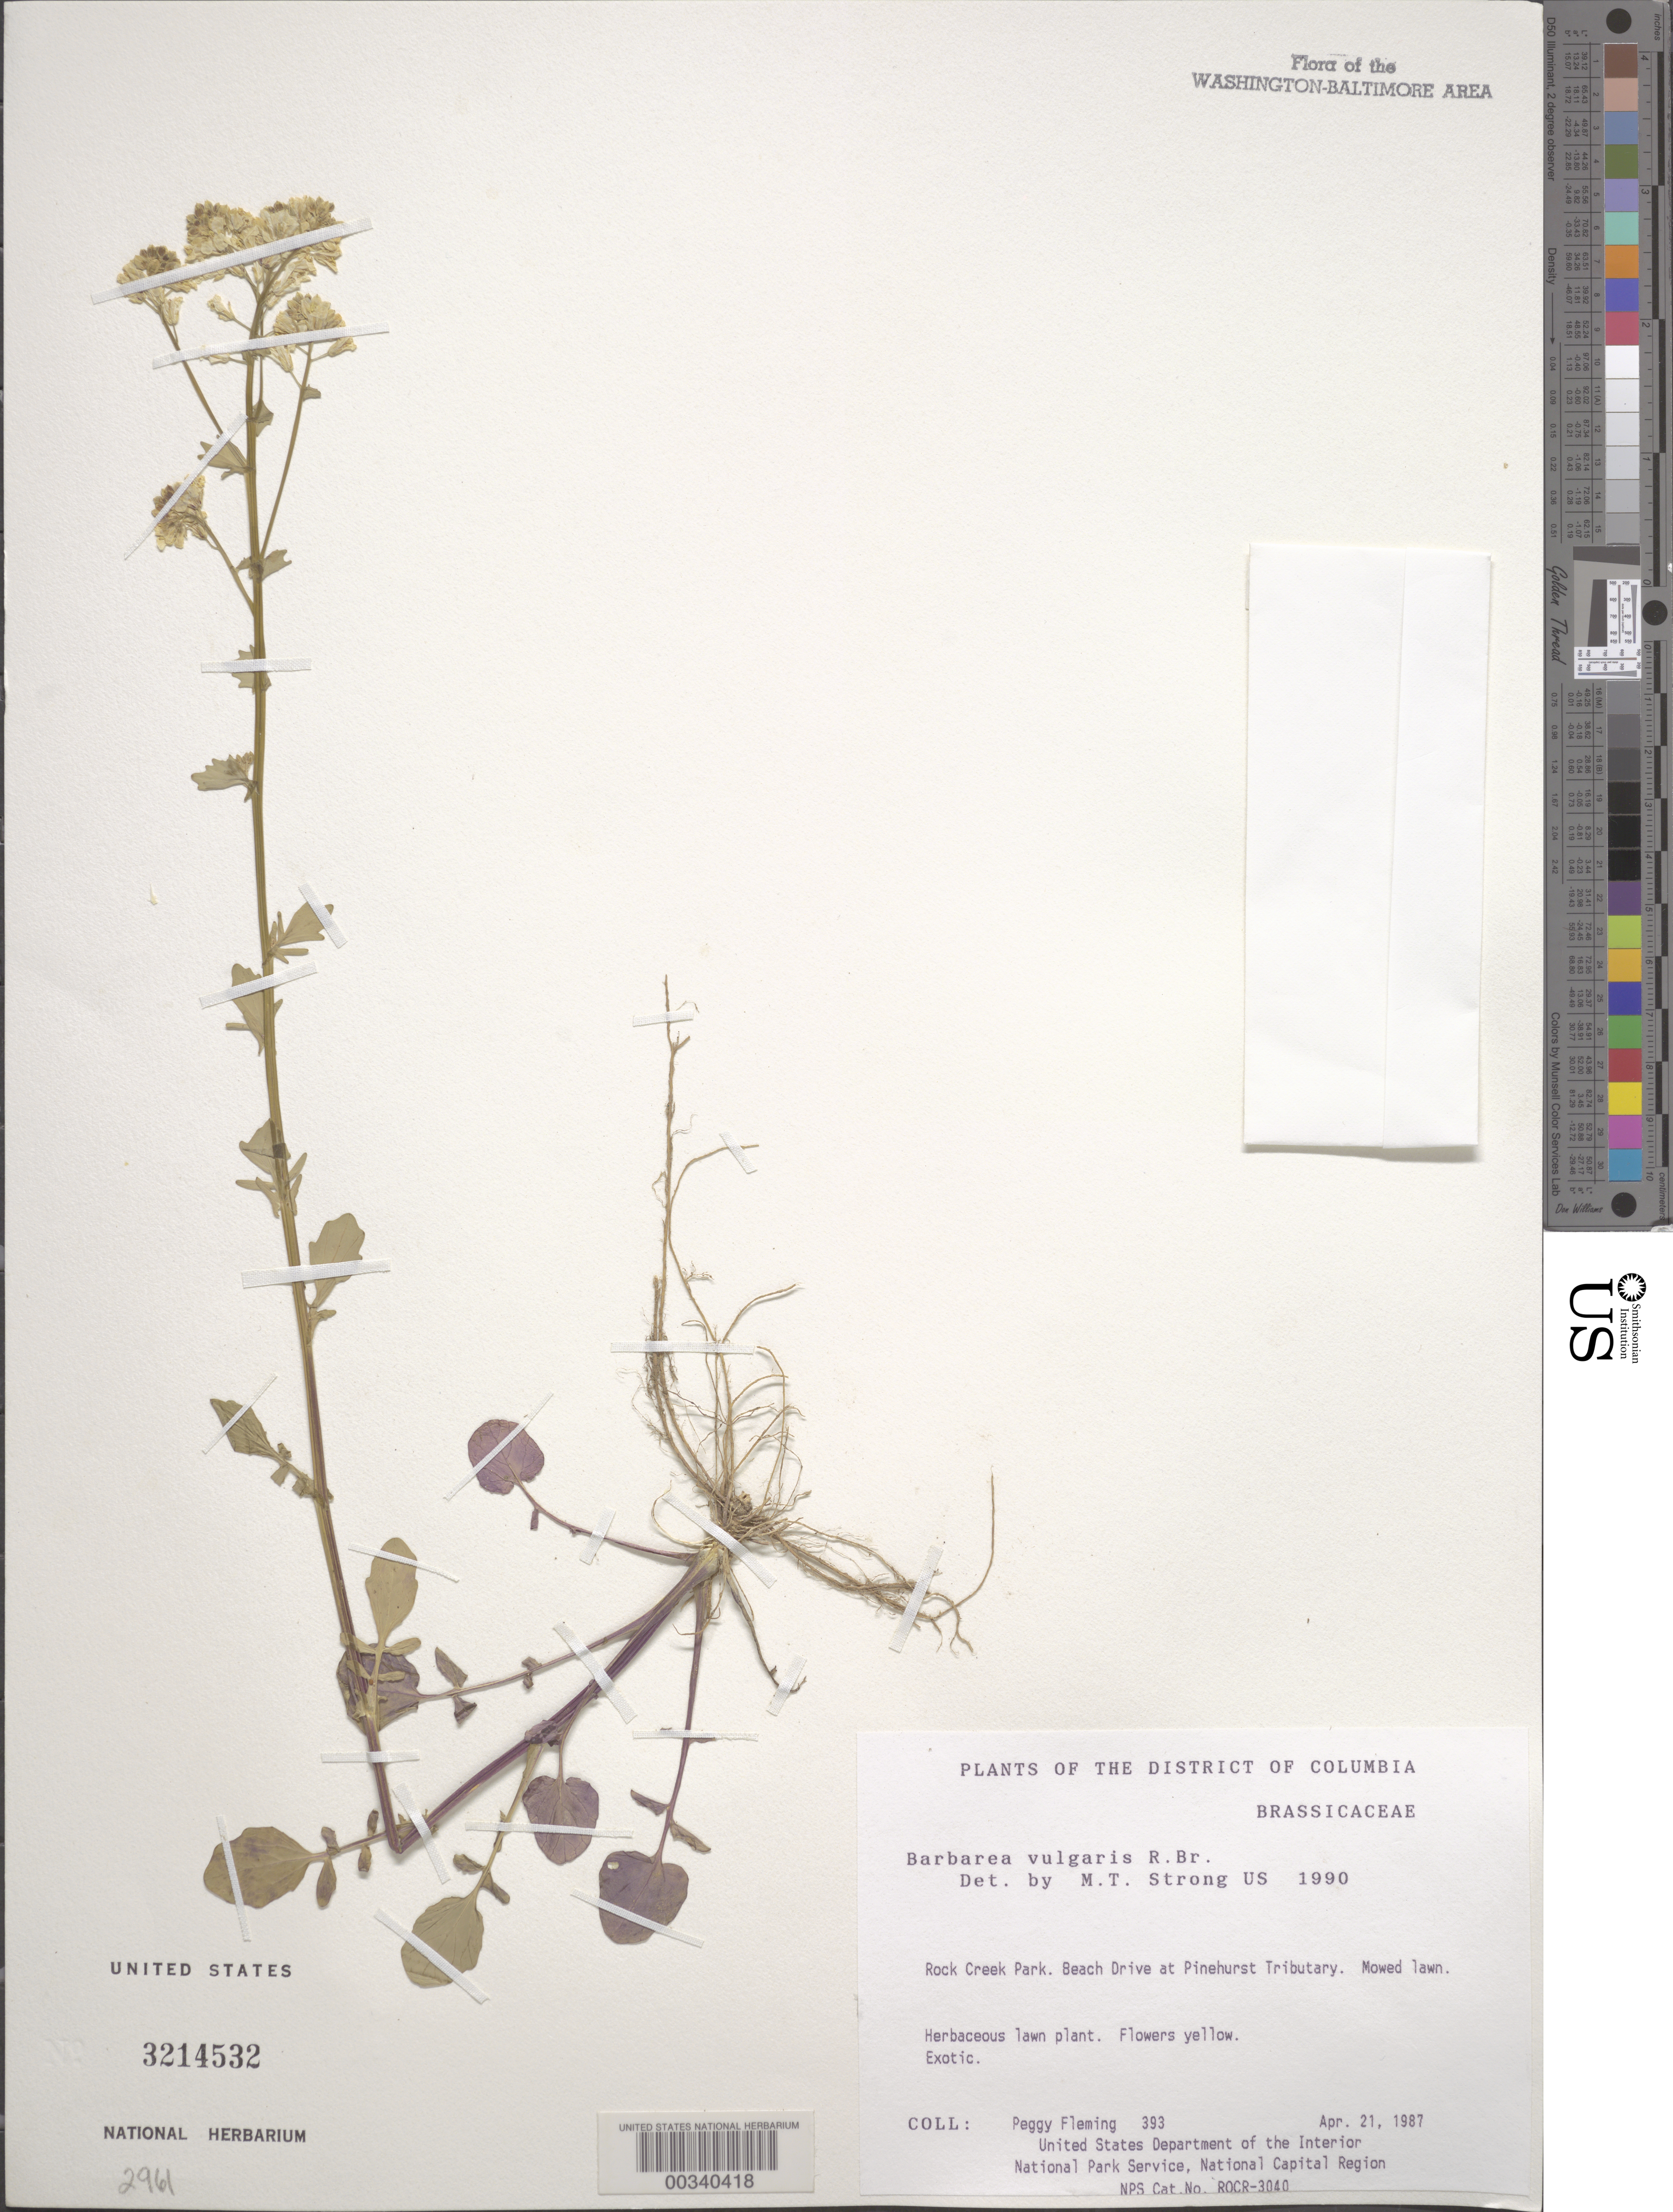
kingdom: Plantae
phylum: Tracheophyta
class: Magnoliopsida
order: Brassicales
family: Brassicaceae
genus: Barbarea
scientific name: Barbarea vulgaris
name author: W.T. Aiton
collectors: P. Fleming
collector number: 393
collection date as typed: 21 Apr 1987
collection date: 1987-04-21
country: United States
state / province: District of Columbia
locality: Rock Creek Park, Beach Drive at Pine Hurst Tributary Rock Creek Park & vicinity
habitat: Mowed lawn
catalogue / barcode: US 3214532